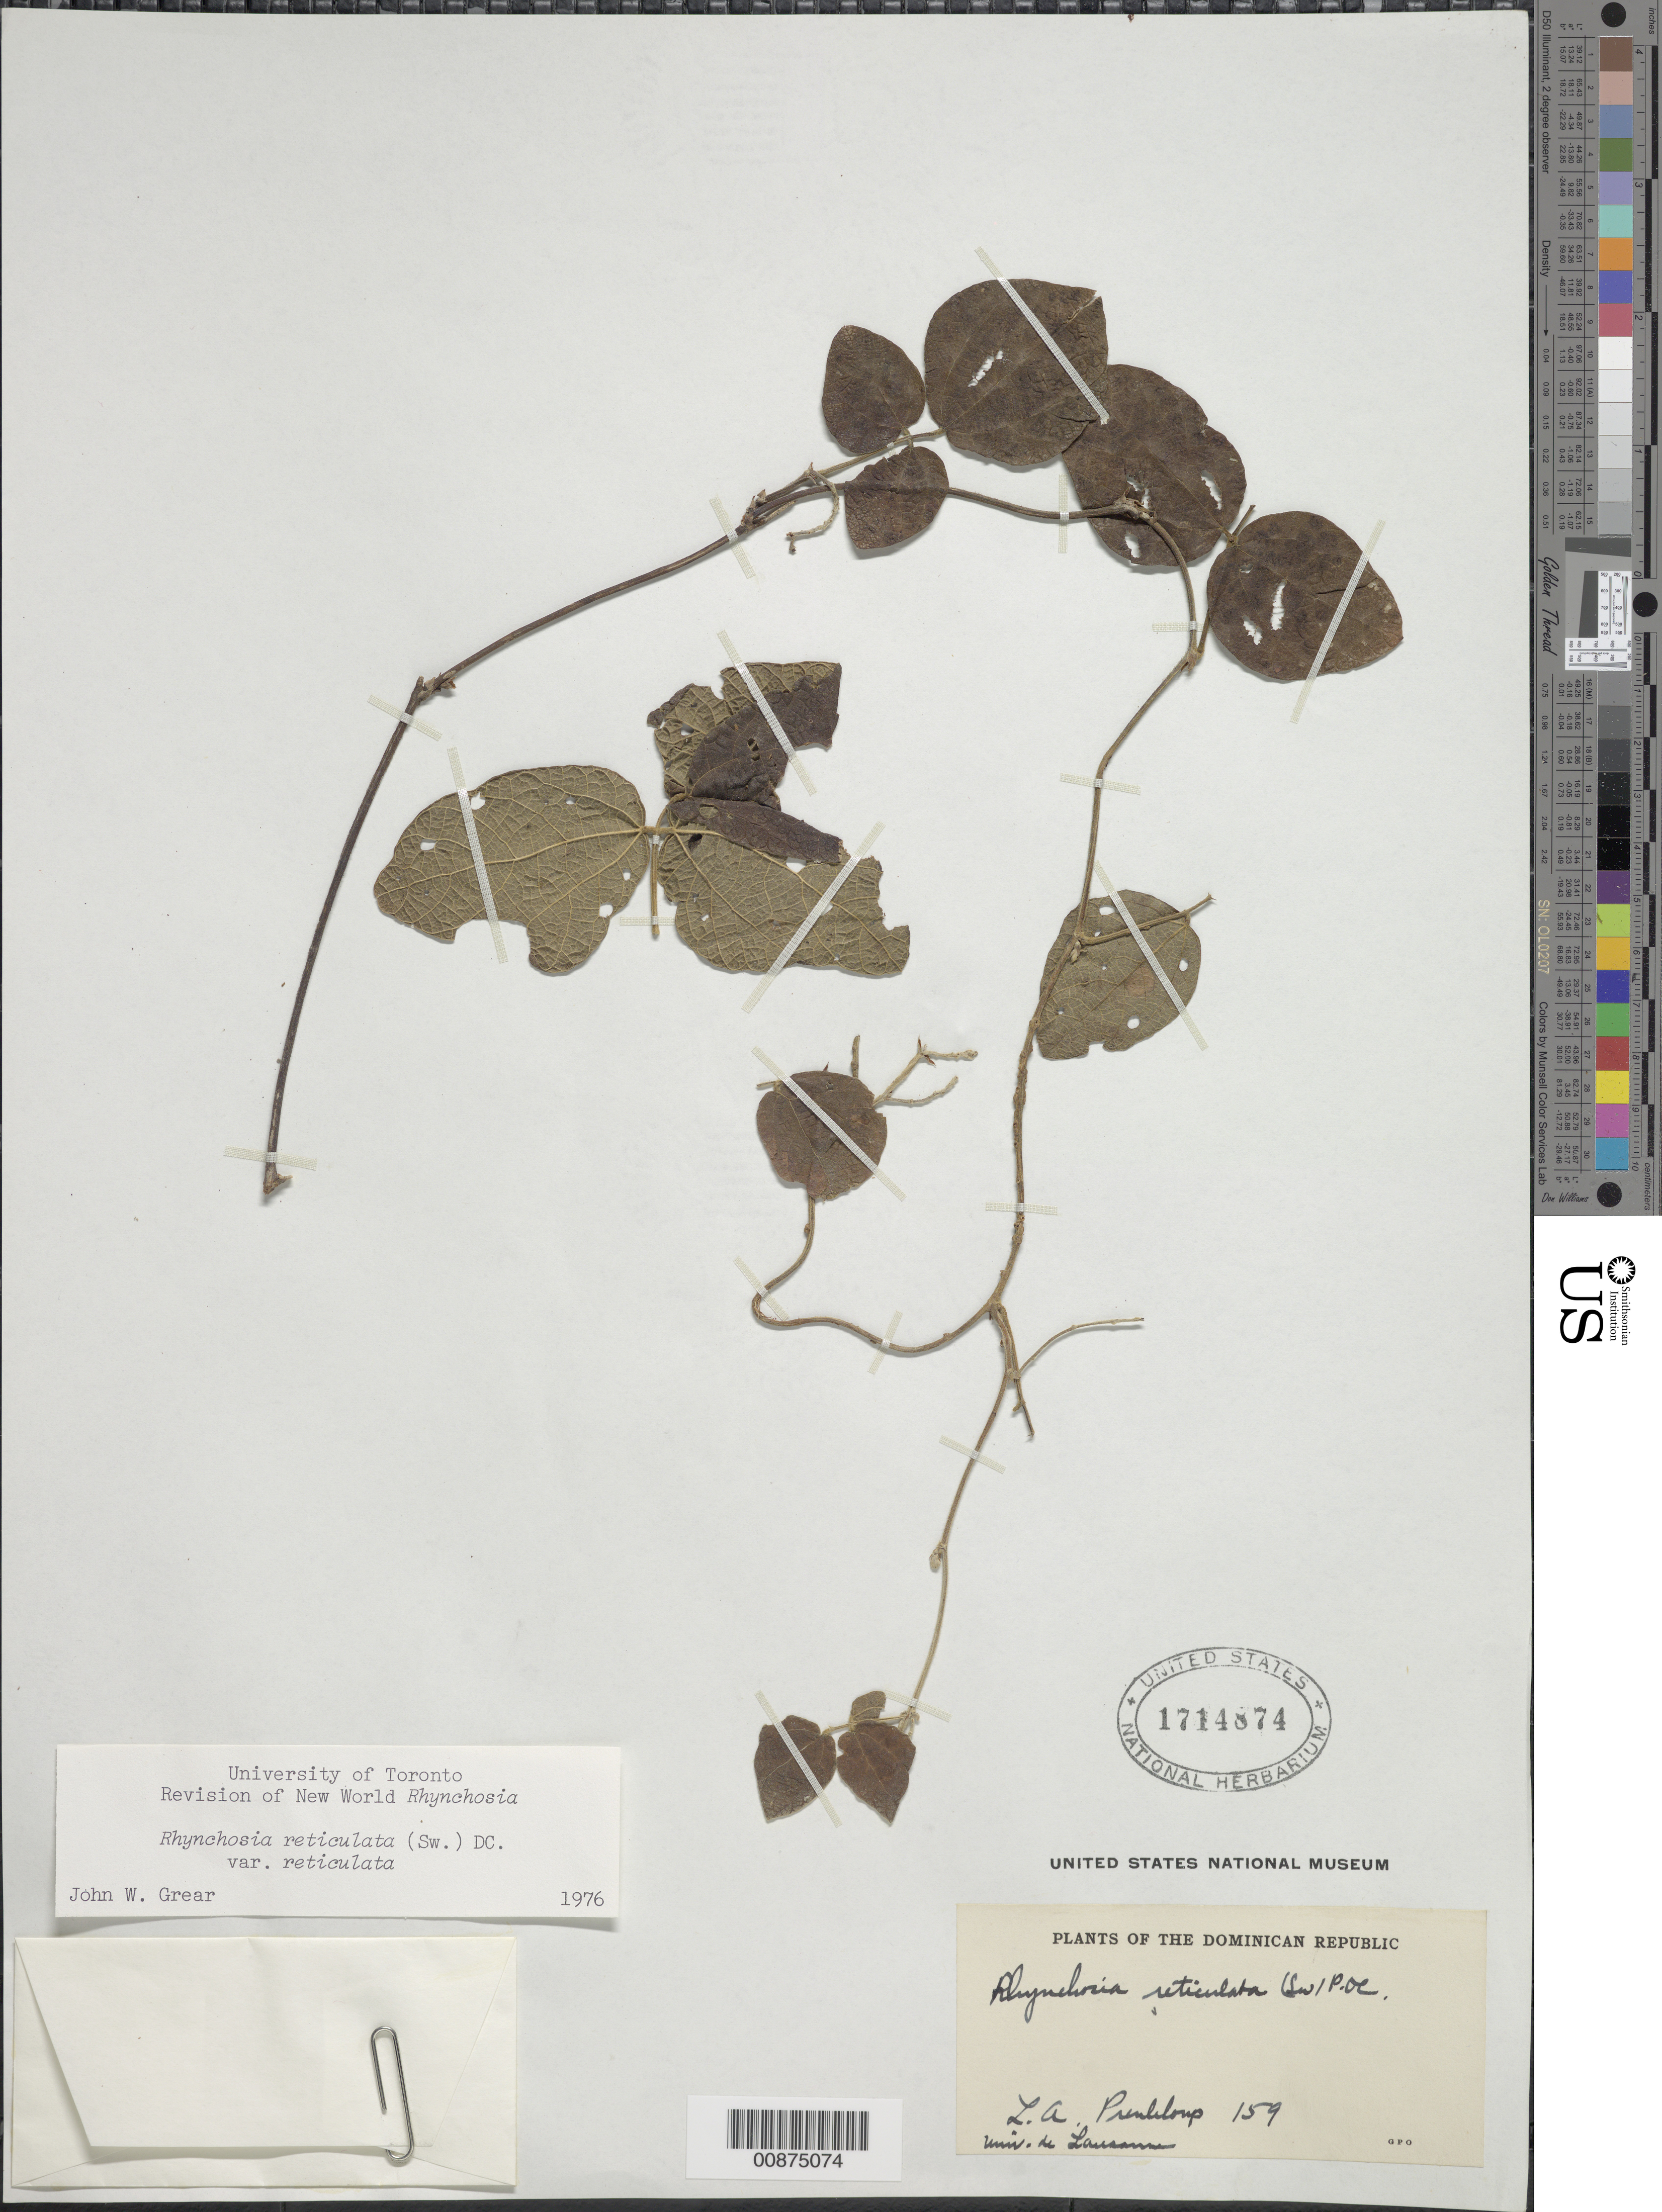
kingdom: Plantae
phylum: Tracheophyta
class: Magnoliopsida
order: Fabales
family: Fabaceae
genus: Rhynchosia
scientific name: Rhynchosia reticulata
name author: (Sw.) DC.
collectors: L. Prenleloup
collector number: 159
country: Dominican Republic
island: Hispaniola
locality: Dominican Republic.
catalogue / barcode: US 1714874